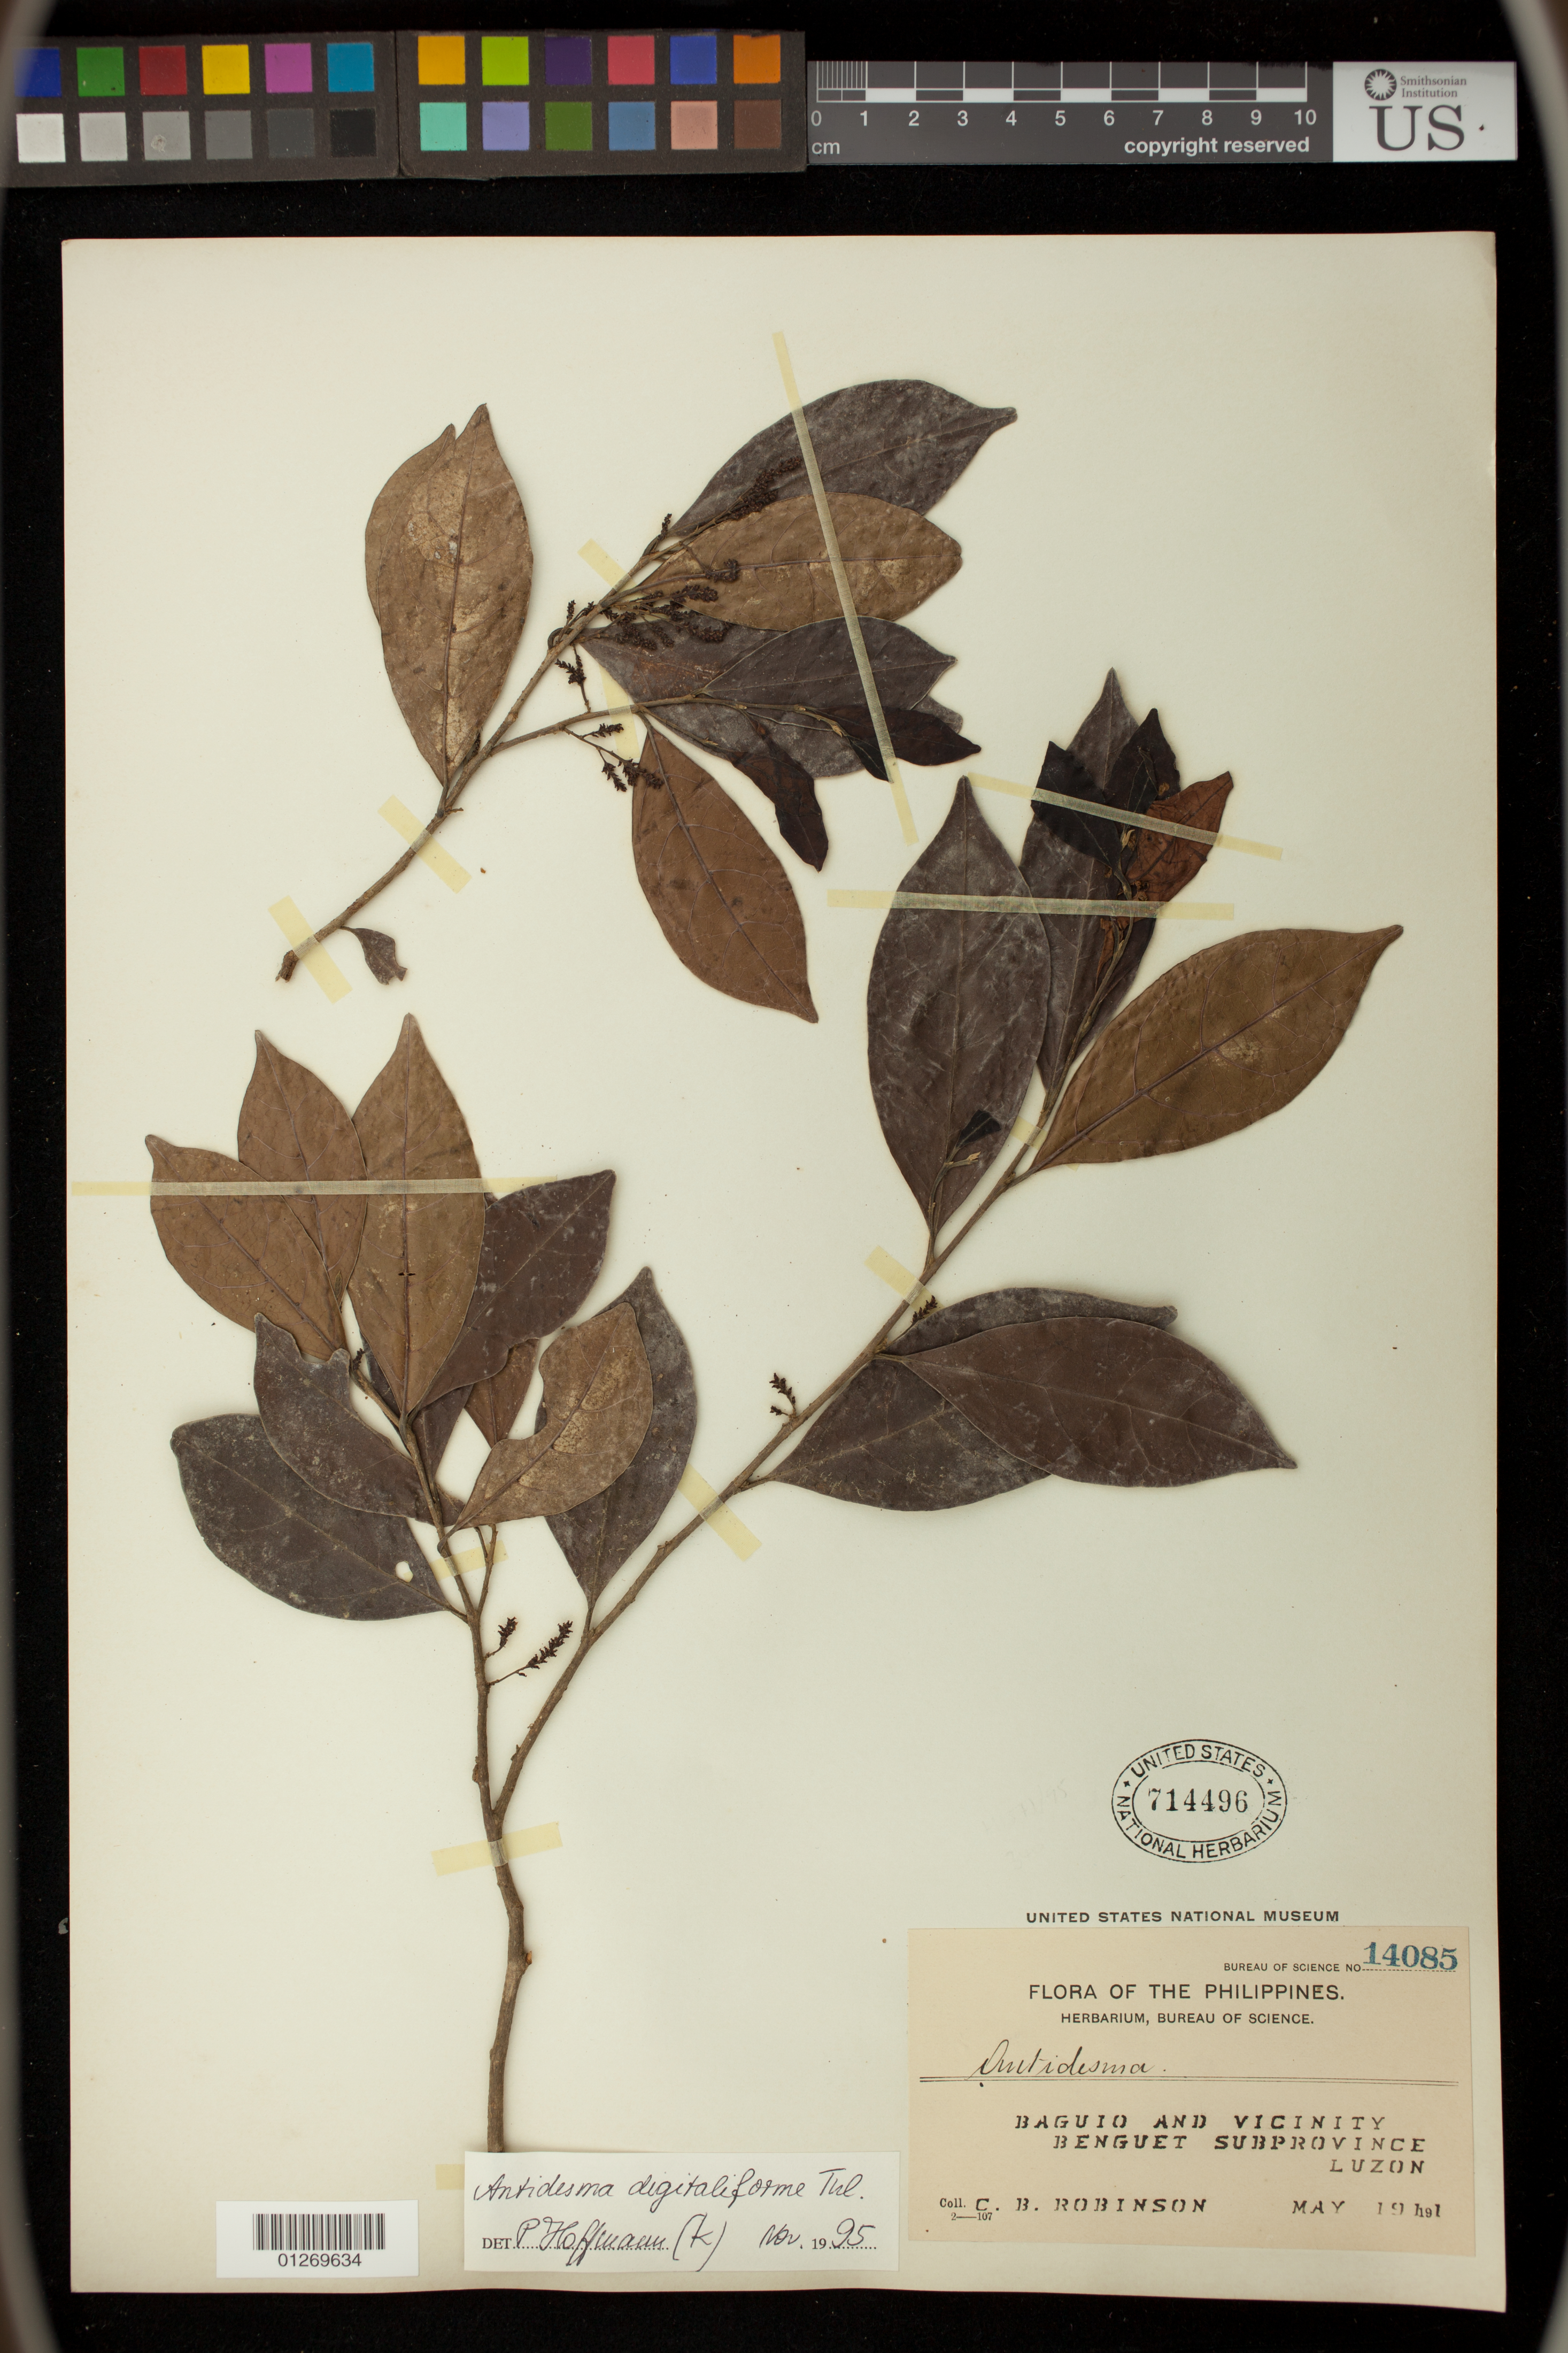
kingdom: Plantae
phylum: Tracheophyta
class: Magnoliopsida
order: Malpighiales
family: Phyllanthaceae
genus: Antidesma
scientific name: Antidesma digitaliforme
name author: Tul.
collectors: C. Robinson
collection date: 1911-05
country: Philippines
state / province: Cordillera (Administrative Region)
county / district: Benguet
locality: Baguio and vicinity,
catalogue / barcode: US 714496